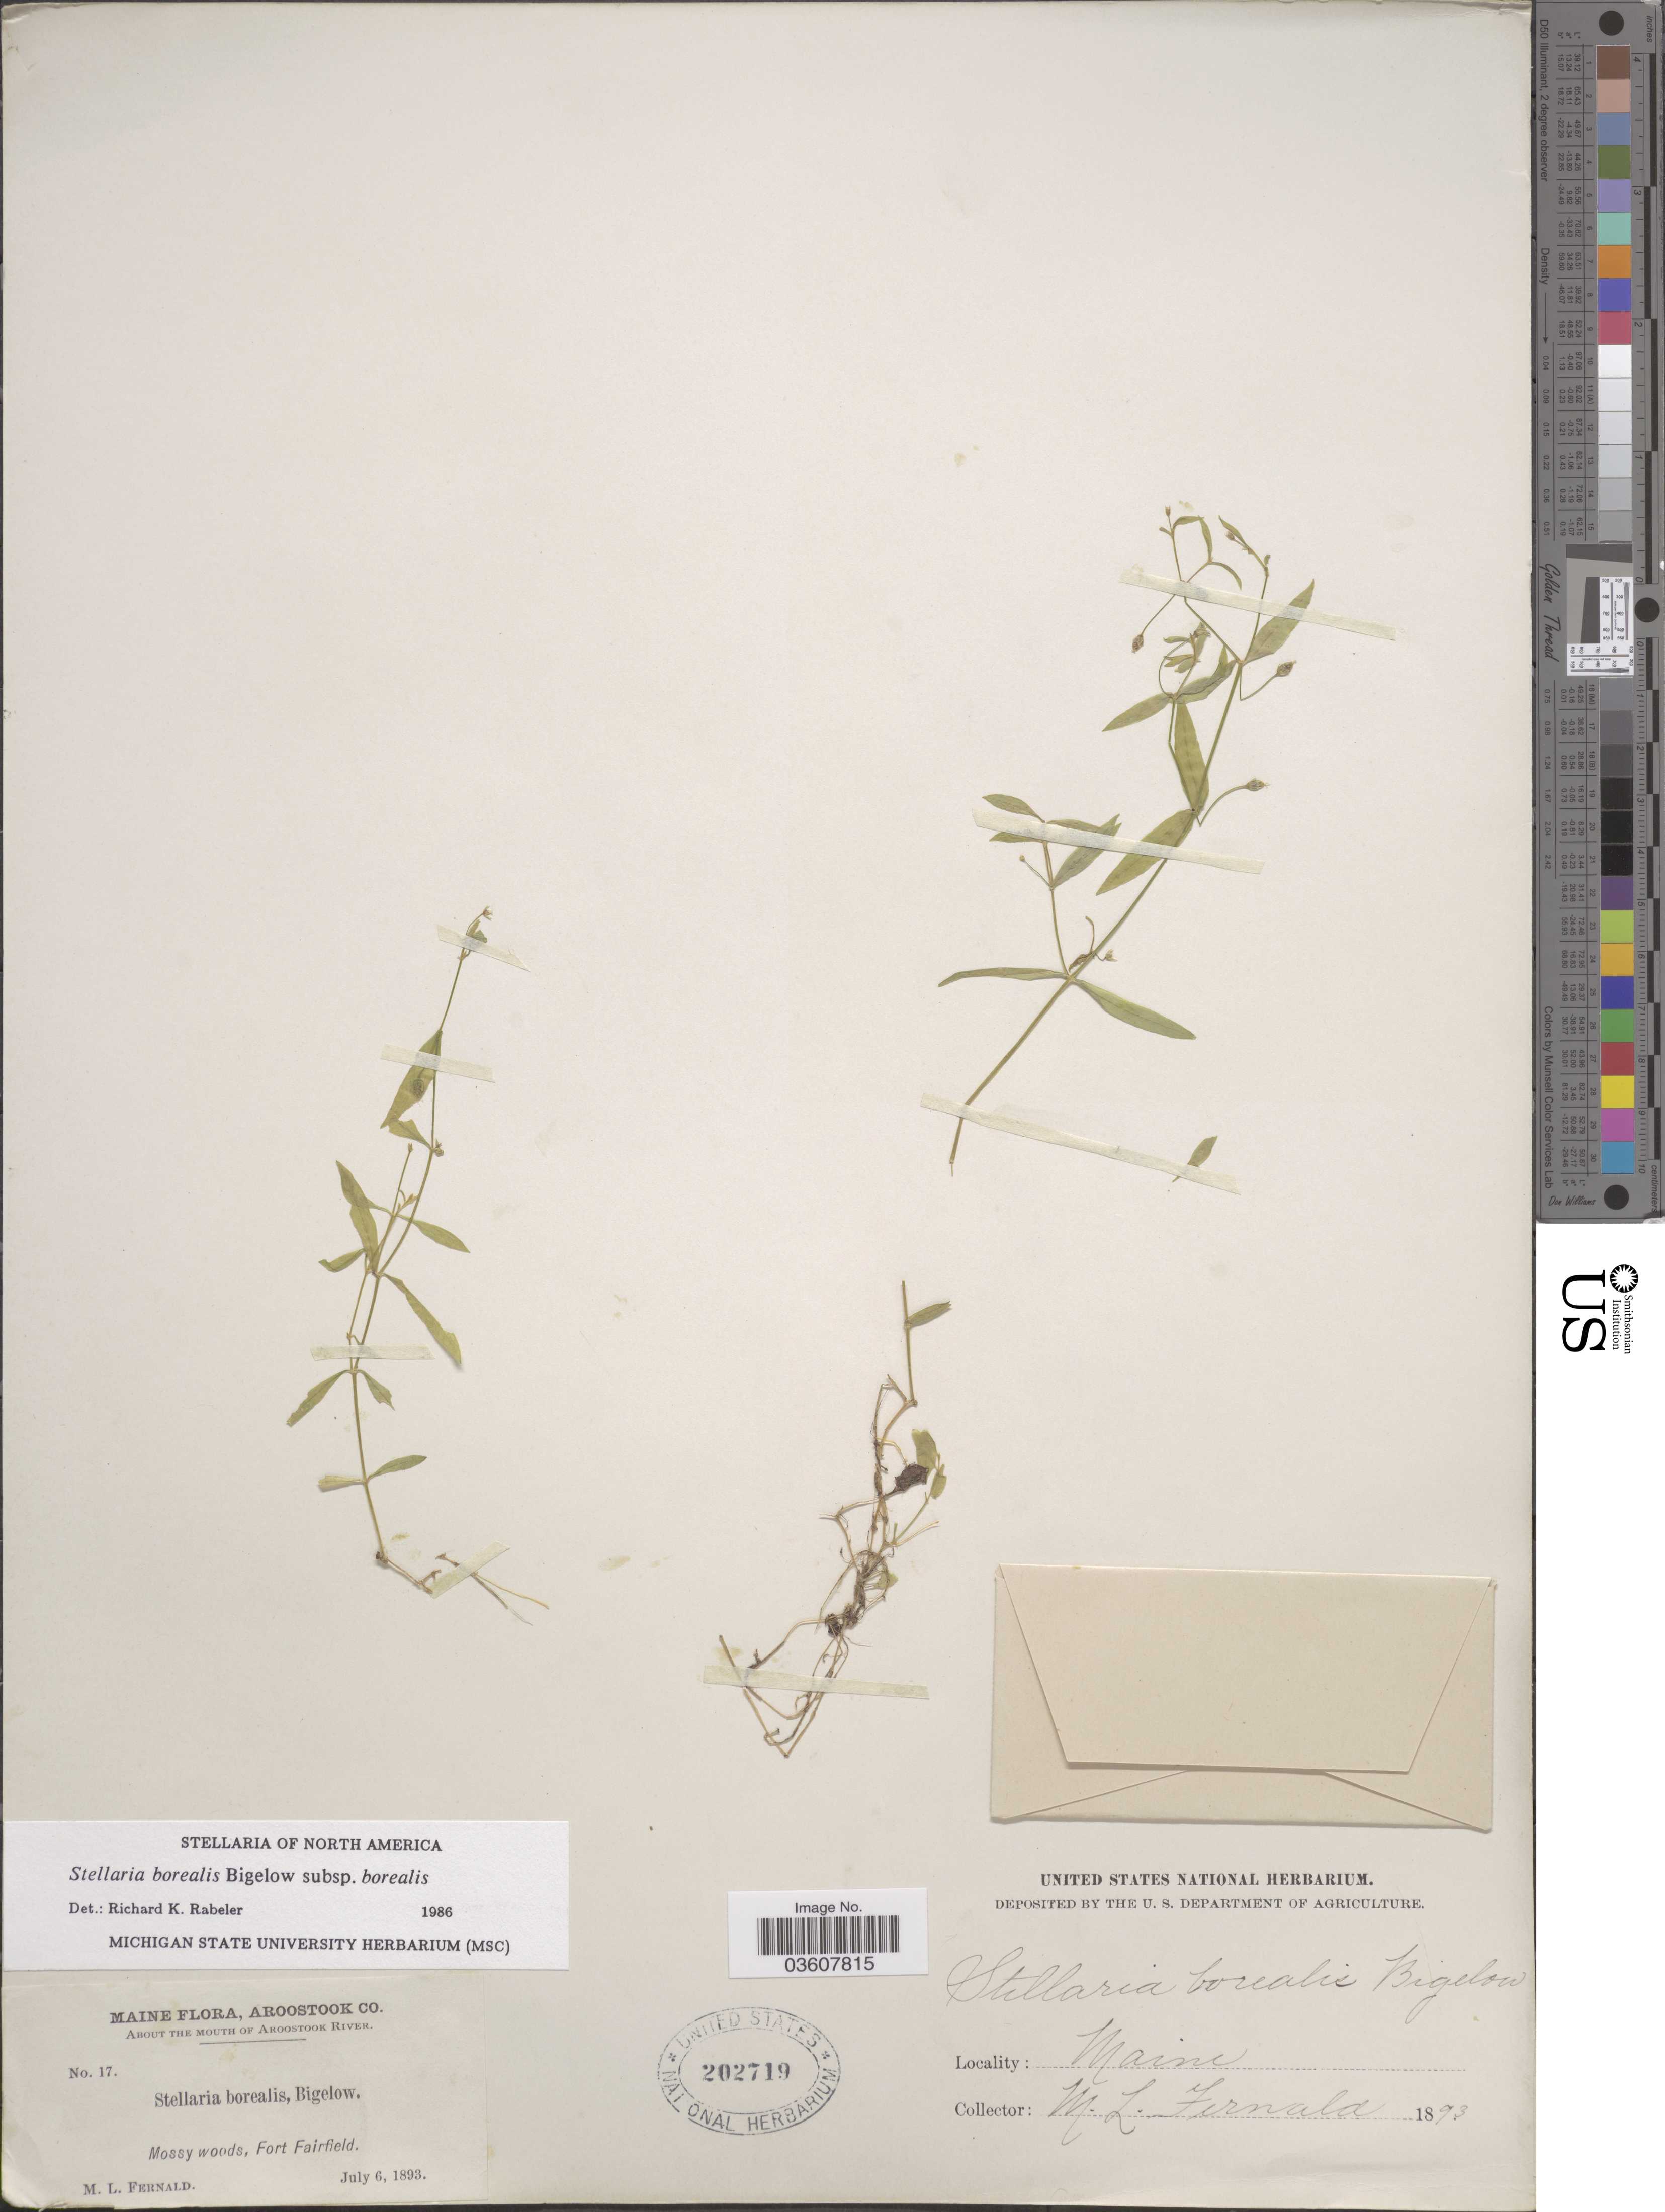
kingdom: Plantae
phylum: Tracheophyta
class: Magnoliopsida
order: Caryophyllales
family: Caryophyllaceae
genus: Stellaria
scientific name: Stellaria borealis subsp. borealis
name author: Bigelow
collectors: M. L. Fernald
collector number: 17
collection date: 1893-07-06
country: United States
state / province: Maine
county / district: Aroostook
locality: About the Mouth of Aroostook River. Mossy woods, Fort Fairfield.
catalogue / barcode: US 202719